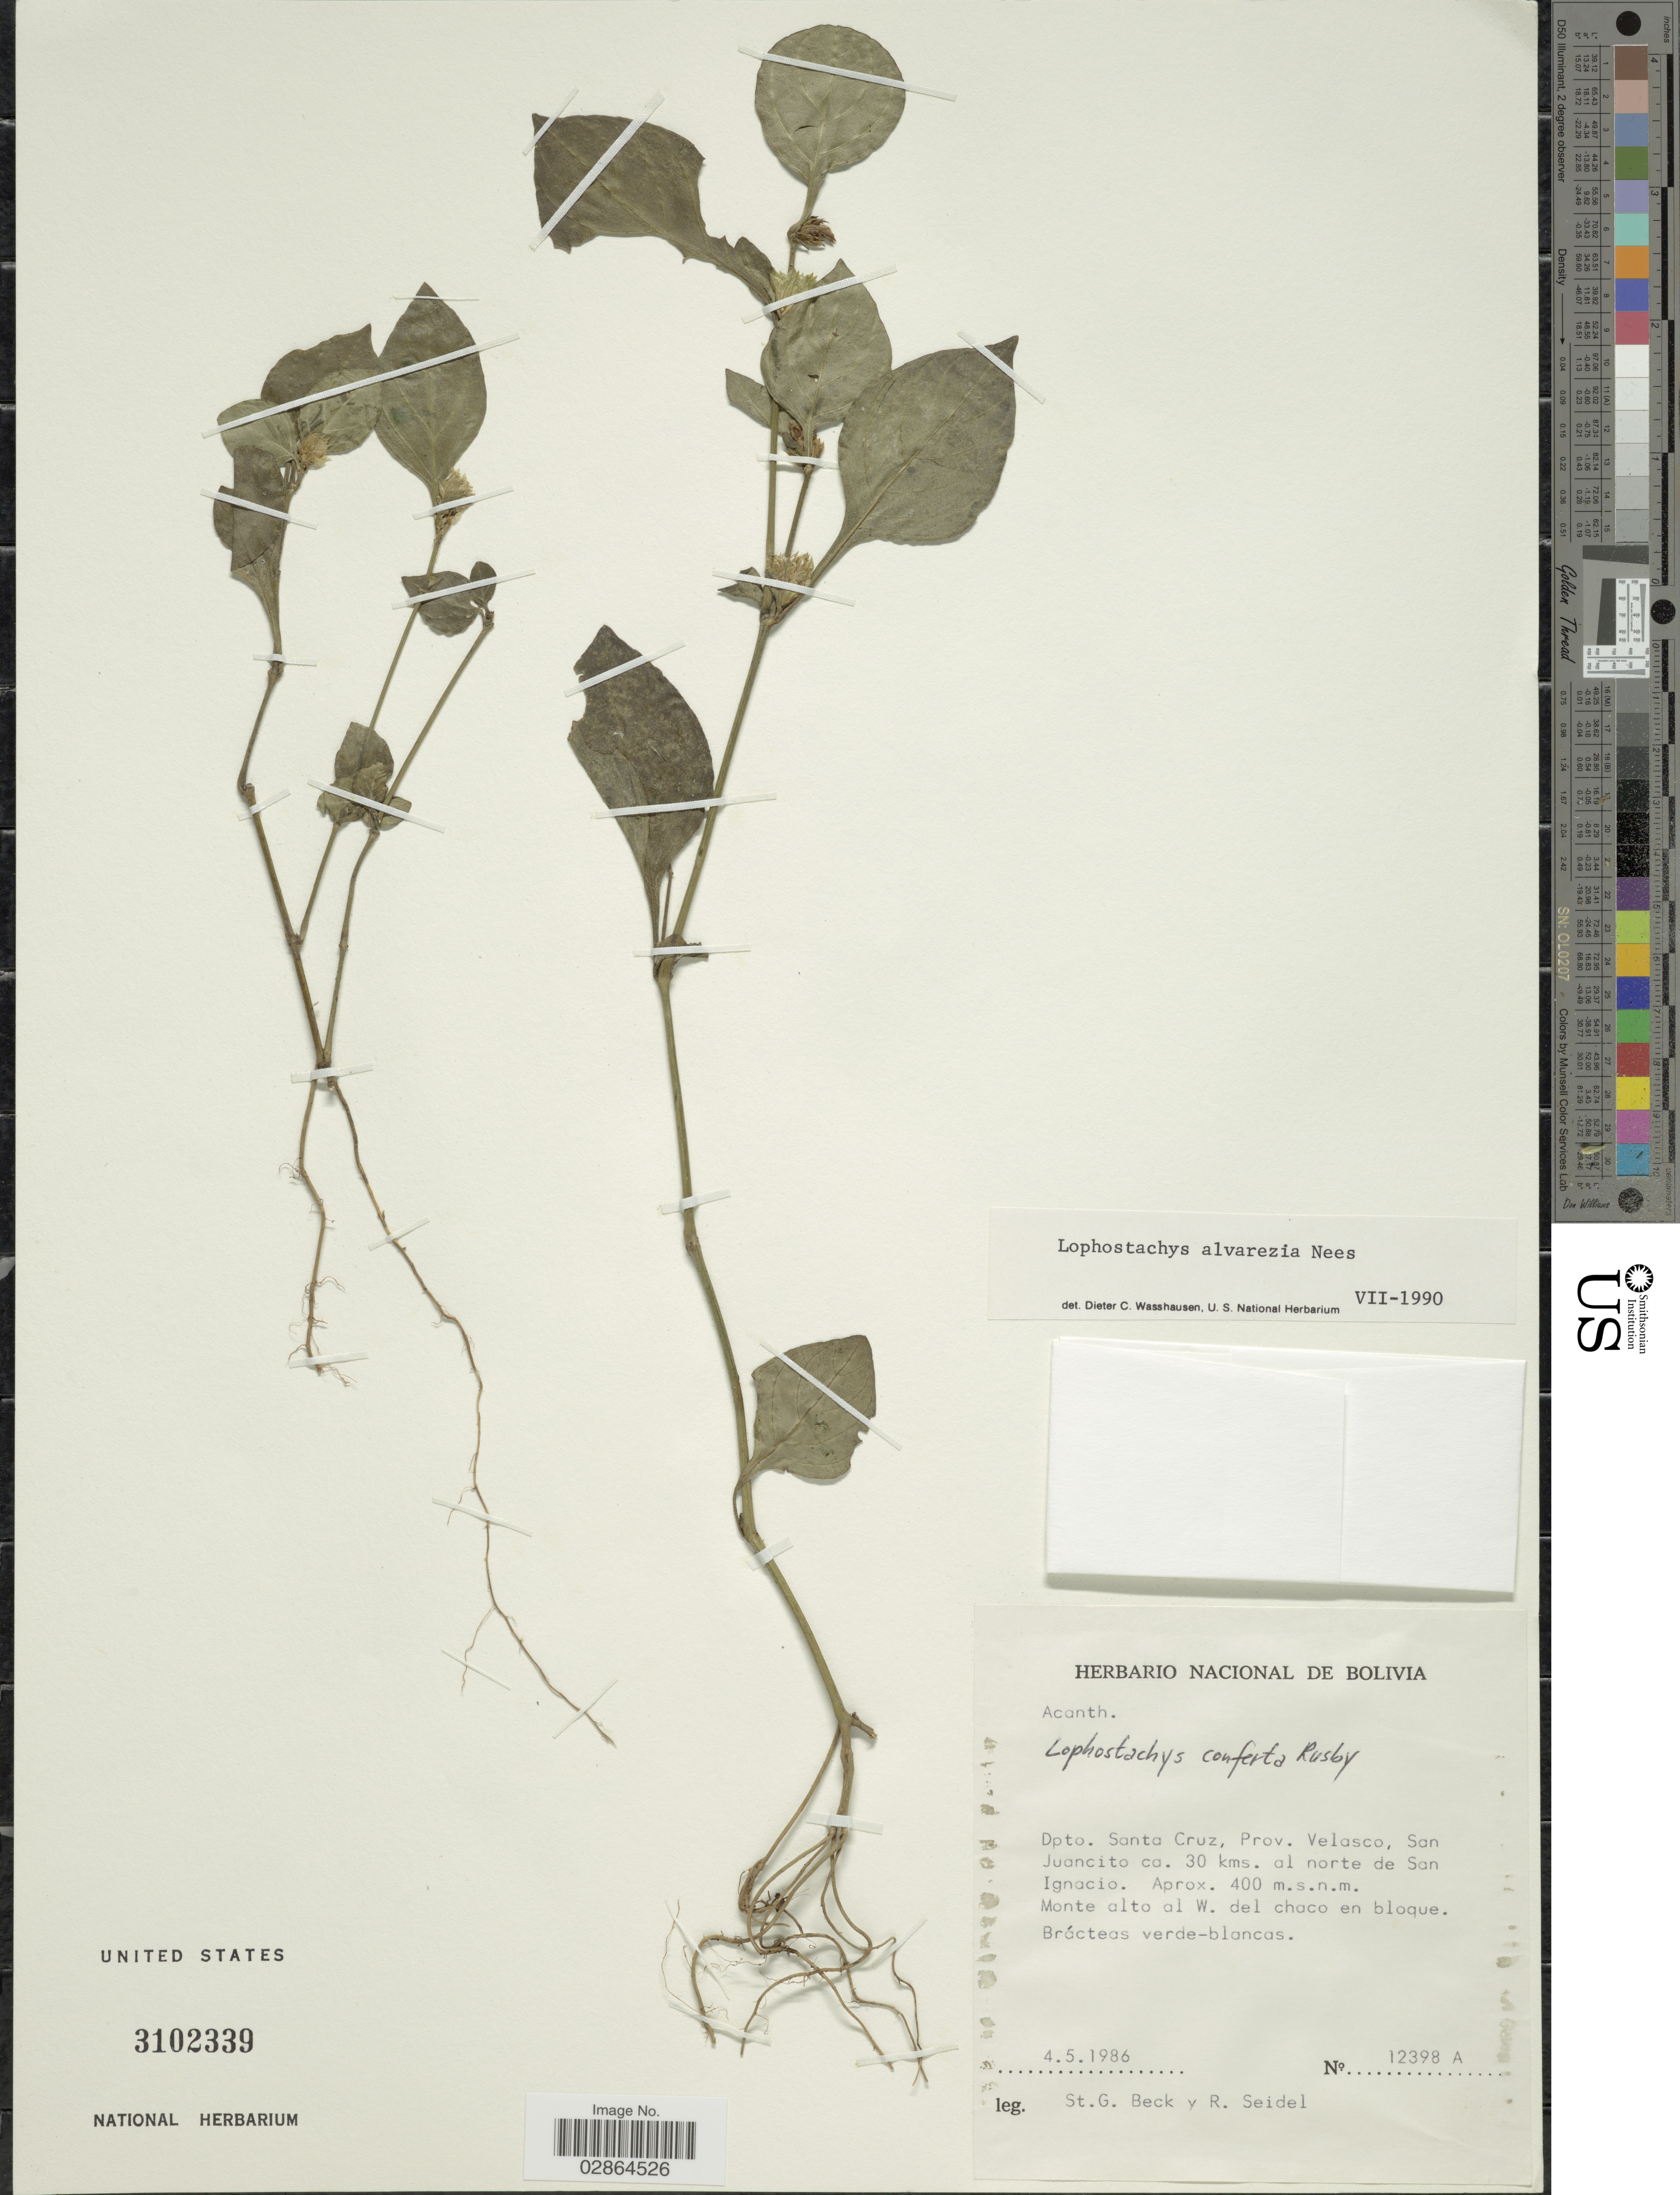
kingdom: Plantae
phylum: Tracheophyta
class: Magnoliopsida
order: Lamiales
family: Acanthaceae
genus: Lophostachys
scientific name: Lophostachys alvarezia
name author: Nees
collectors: S. G. Beck & R. Seidel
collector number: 12398A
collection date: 1986-05-04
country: Bolivia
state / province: Santa Cruz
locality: Dpto. Santa Cruz, Prov. Velasco, San Juancito ca. 30 kms. al norte de San Ignacio. Monte alto al W. del choco en bloque.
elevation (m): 400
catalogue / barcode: US 3102339